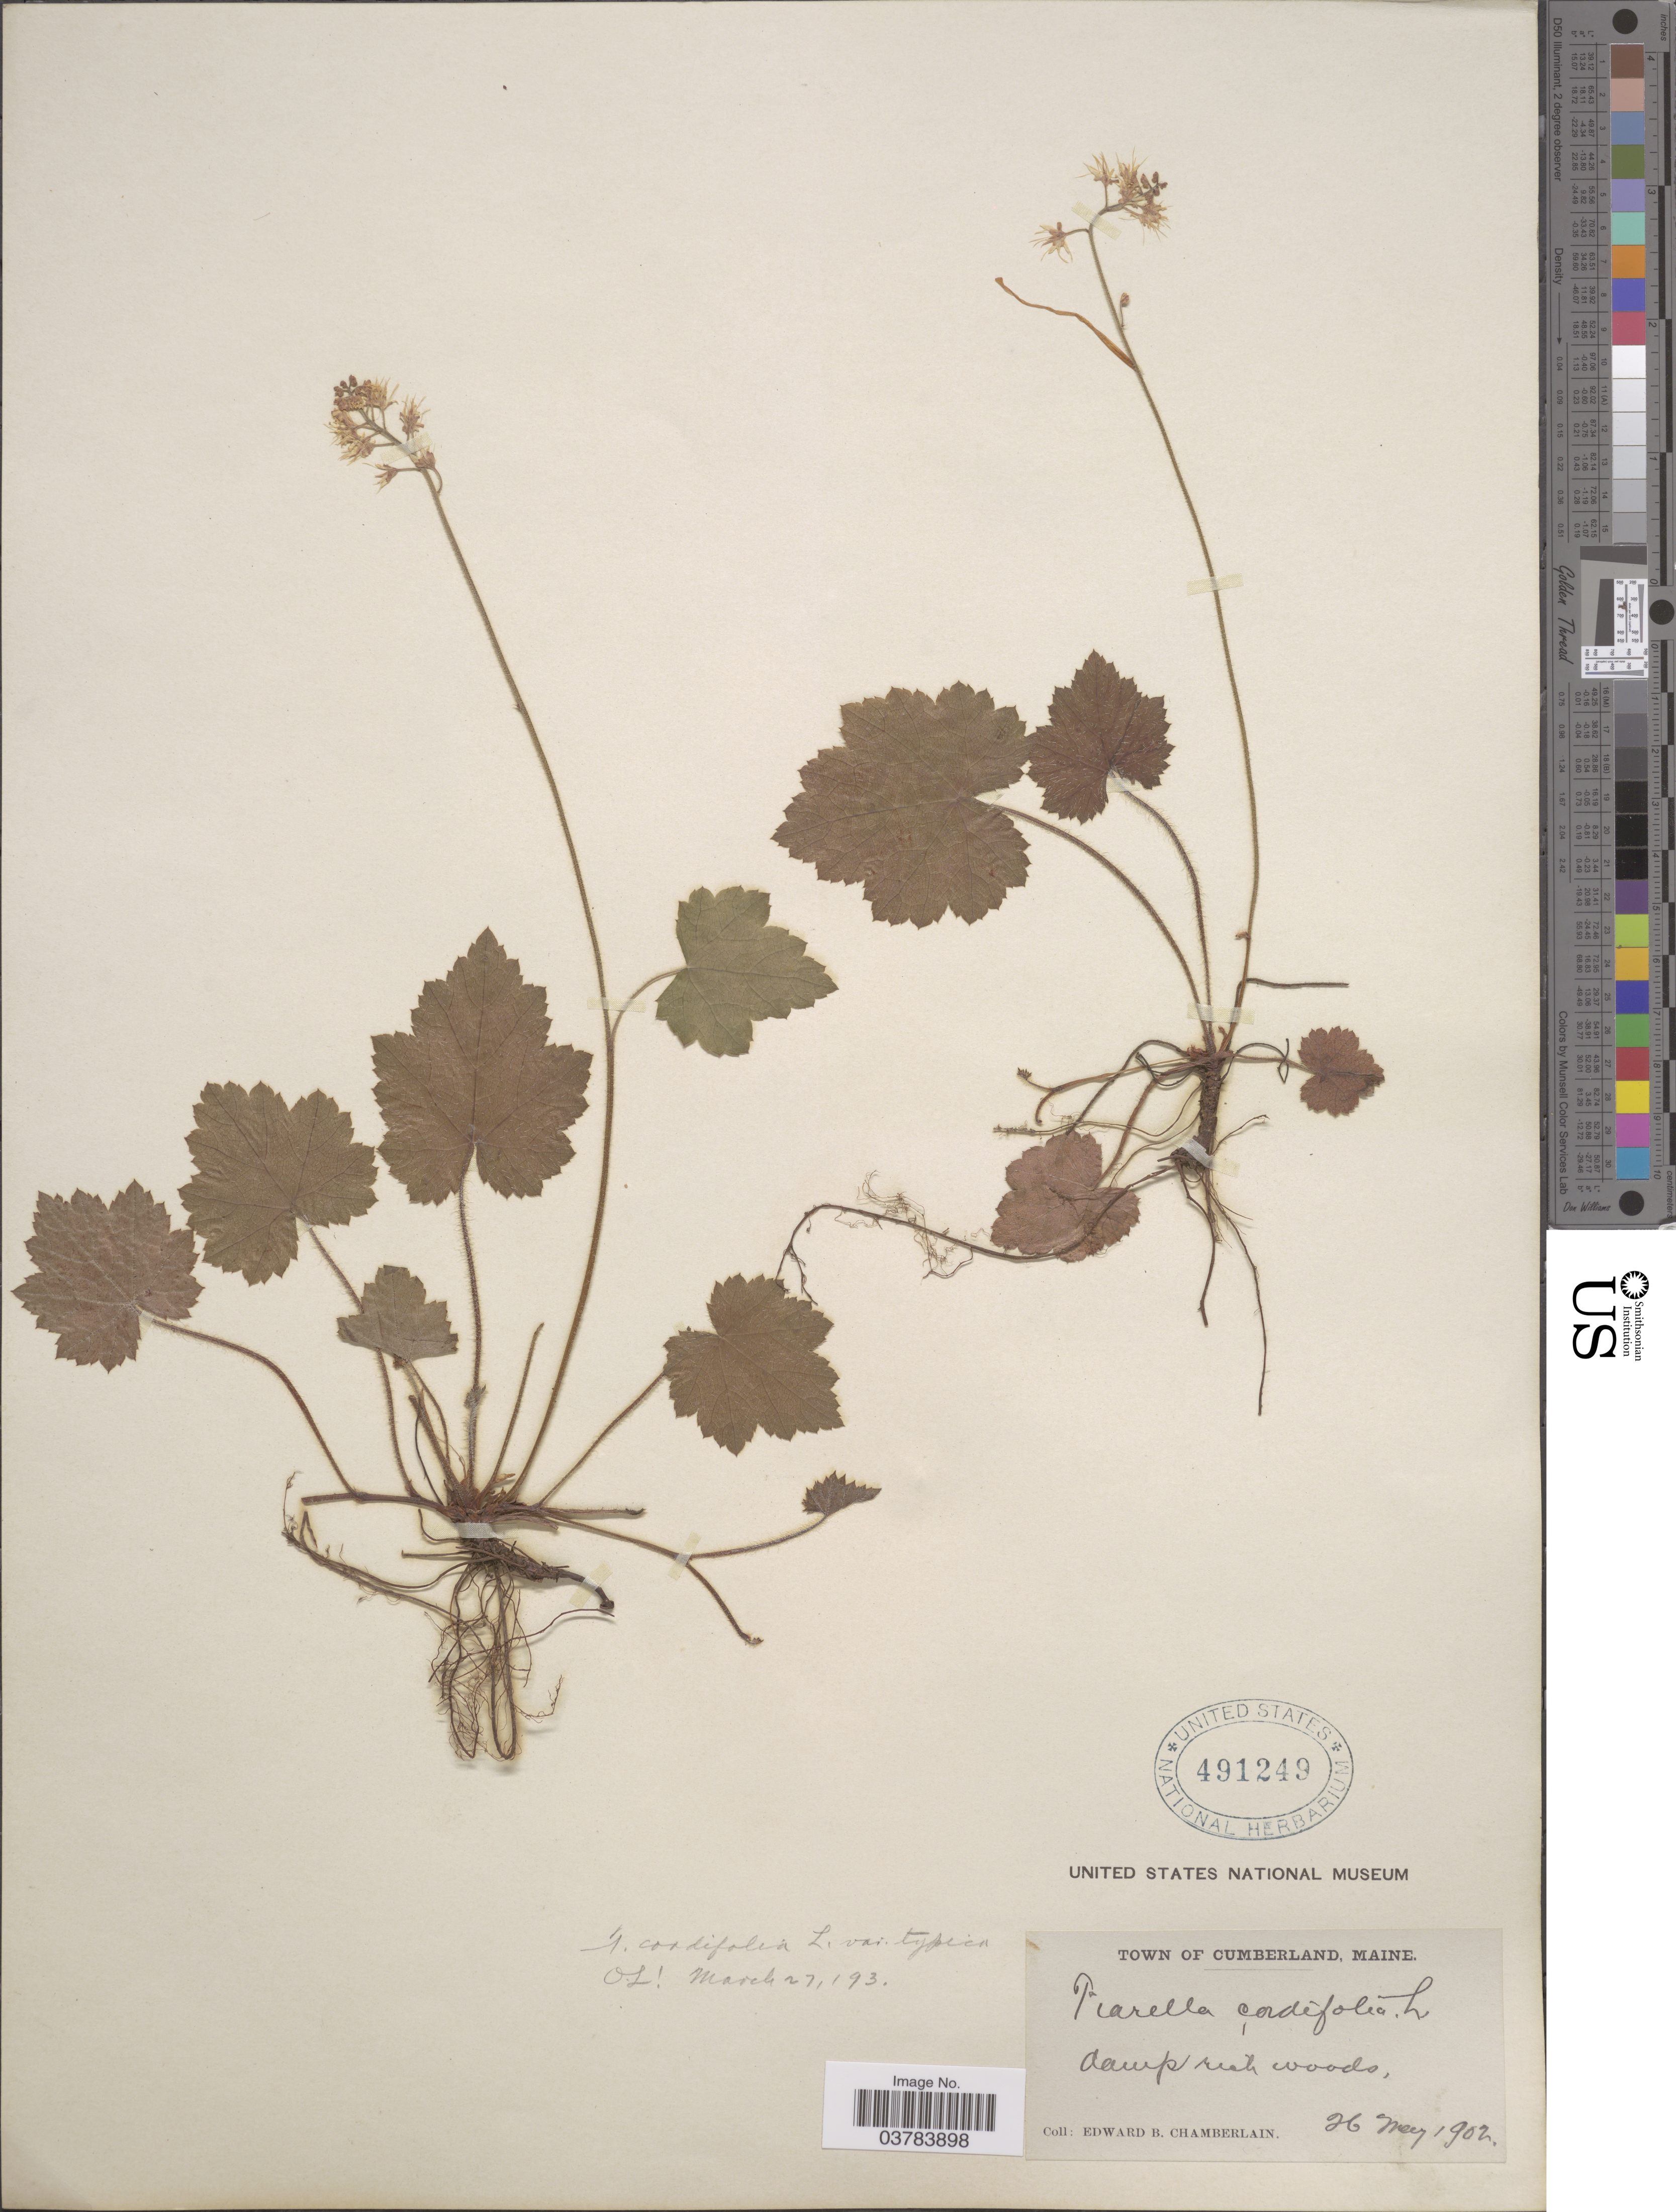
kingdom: Plantae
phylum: Tracheophyta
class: Magnoliopsida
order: Saxifragales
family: Saxifragaceae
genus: Tiarella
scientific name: Tiarella cordifolia var. typica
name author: Lakela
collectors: E. Chamberlain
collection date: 1902-05-26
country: United States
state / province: Maine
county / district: Cumberland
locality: Cumberland.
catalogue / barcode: US 491249